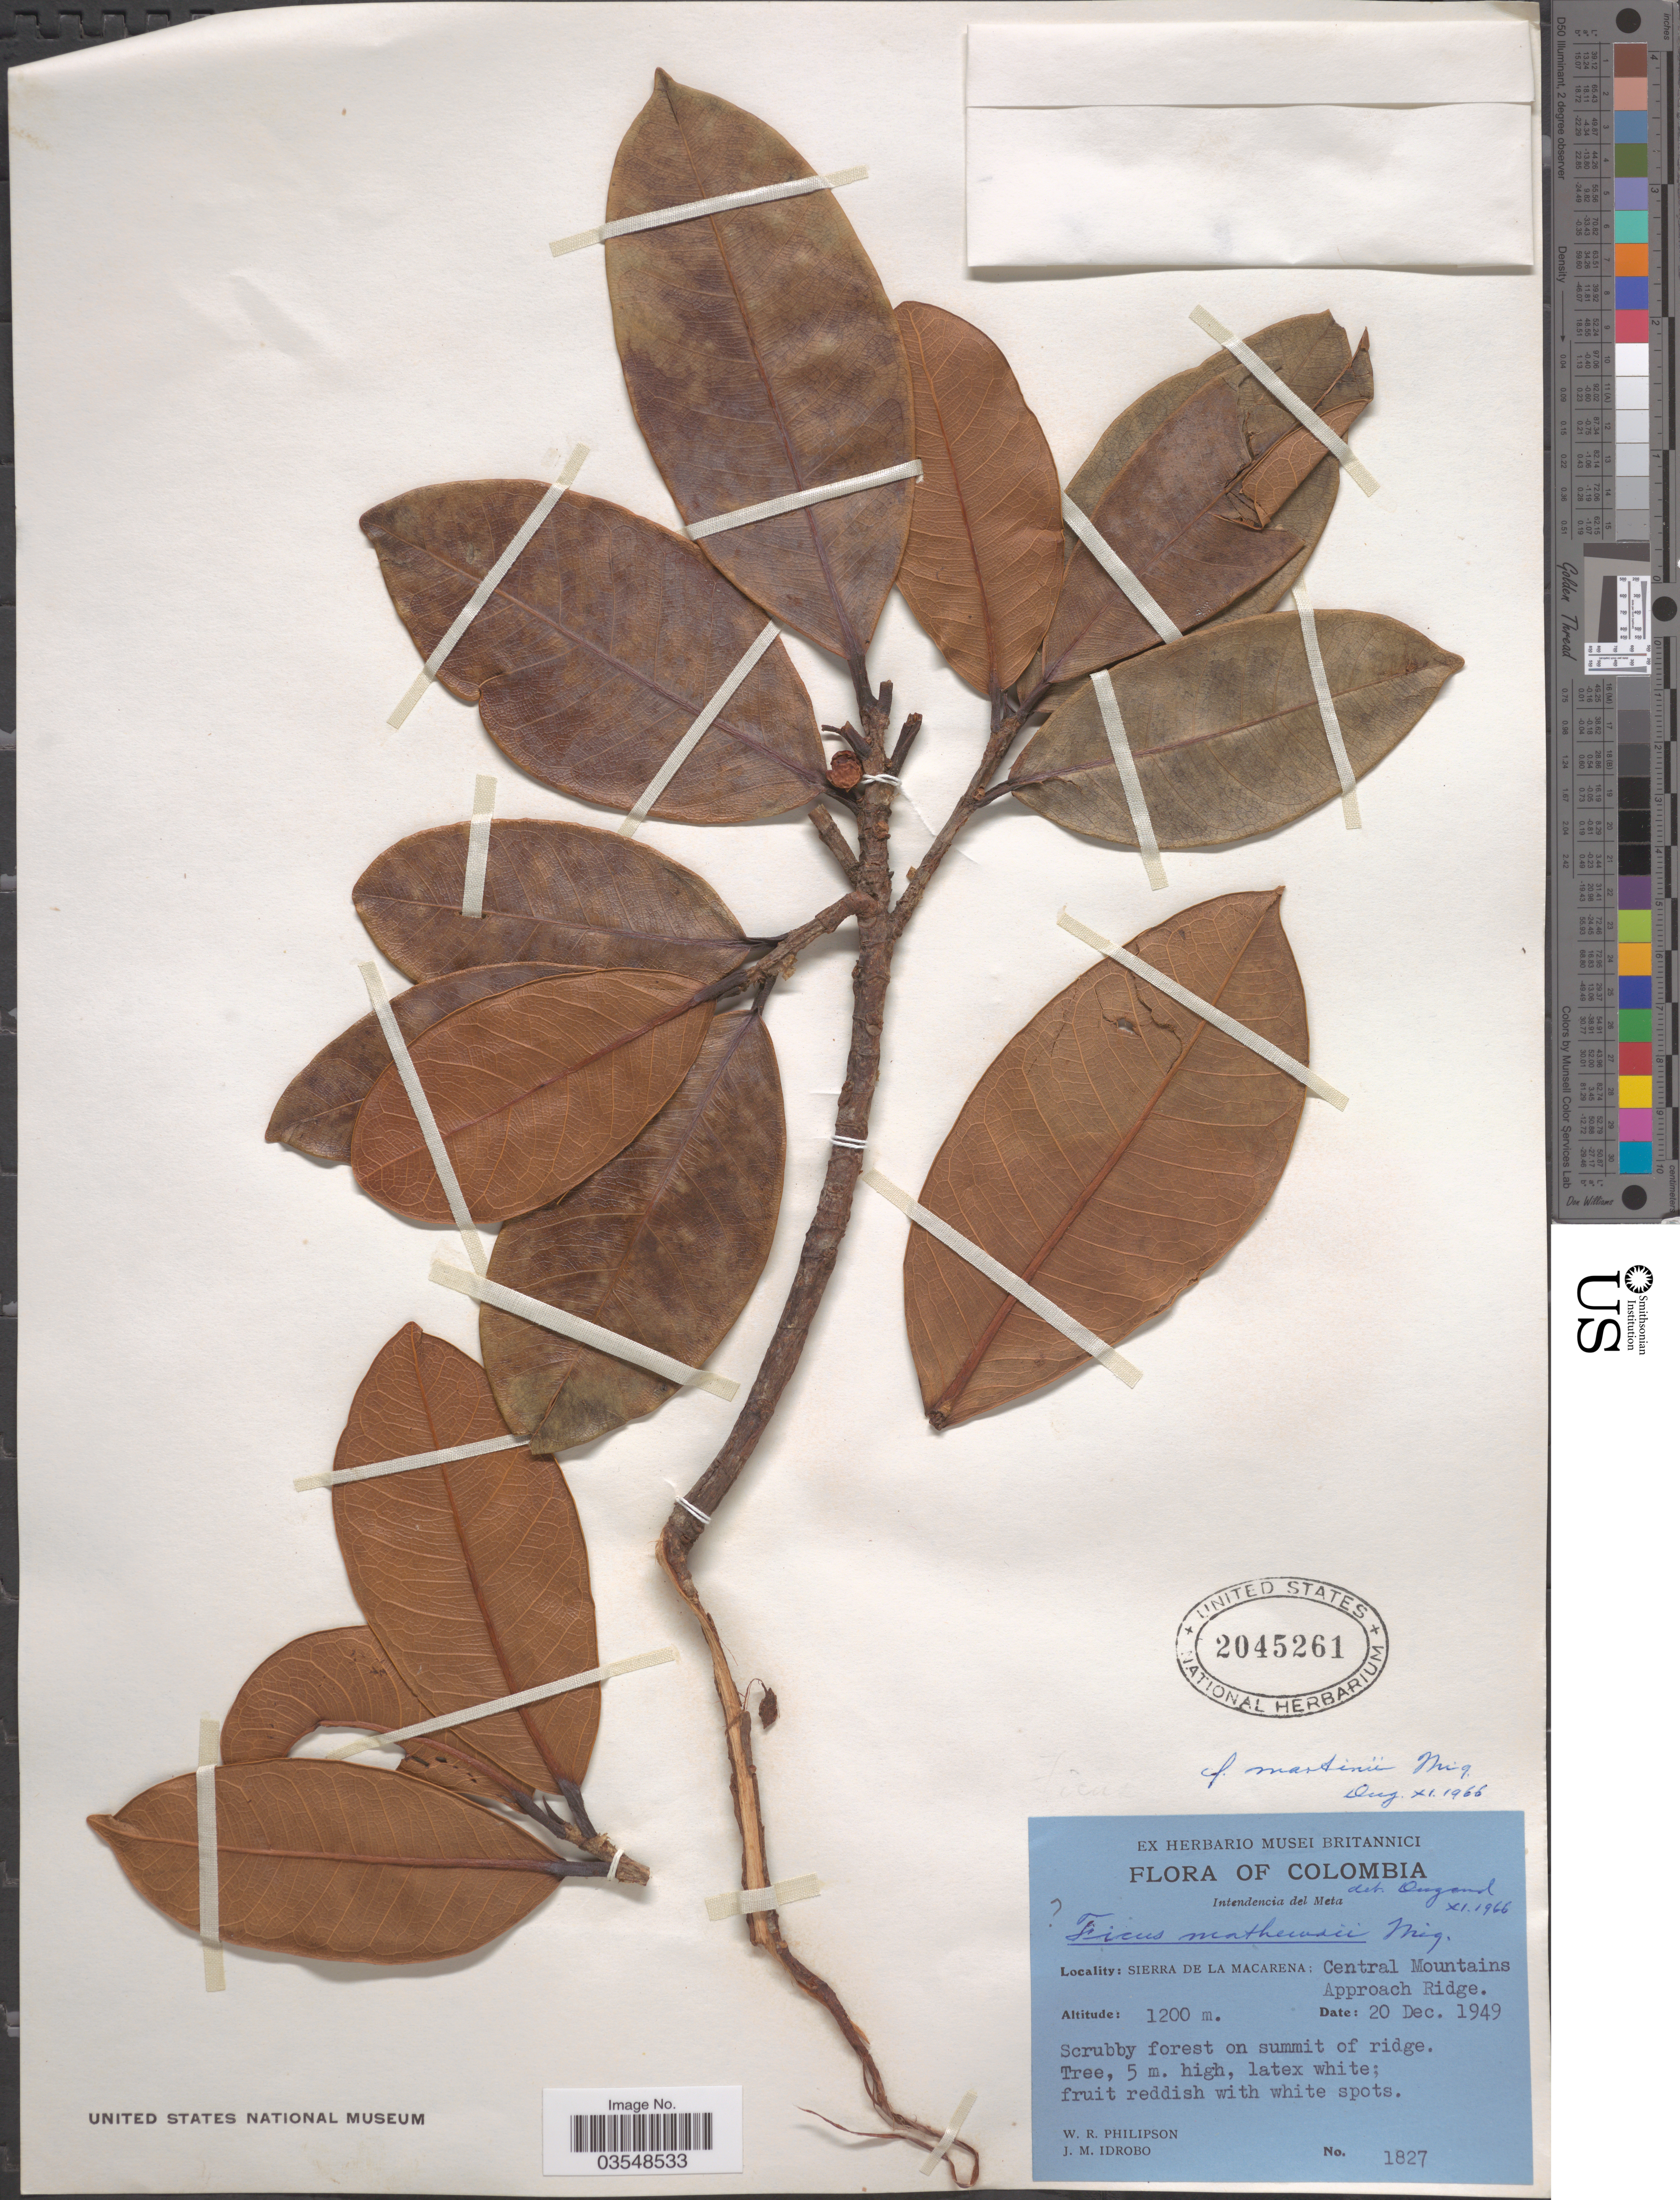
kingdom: Plantae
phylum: Tracheophyta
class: Magnoliopsida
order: Rosales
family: Moraceae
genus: Ficus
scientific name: Ficus guianensis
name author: Desv. ex Ham.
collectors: W. R. Philipson & J. M. Idrobo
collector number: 1827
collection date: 1949-12-20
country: Colombia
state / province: Meta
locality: Intendencia del Meta. Sierra de La Macarena; Central Mountains Approach Ridge.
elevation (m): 1200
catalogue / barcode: US 2045261